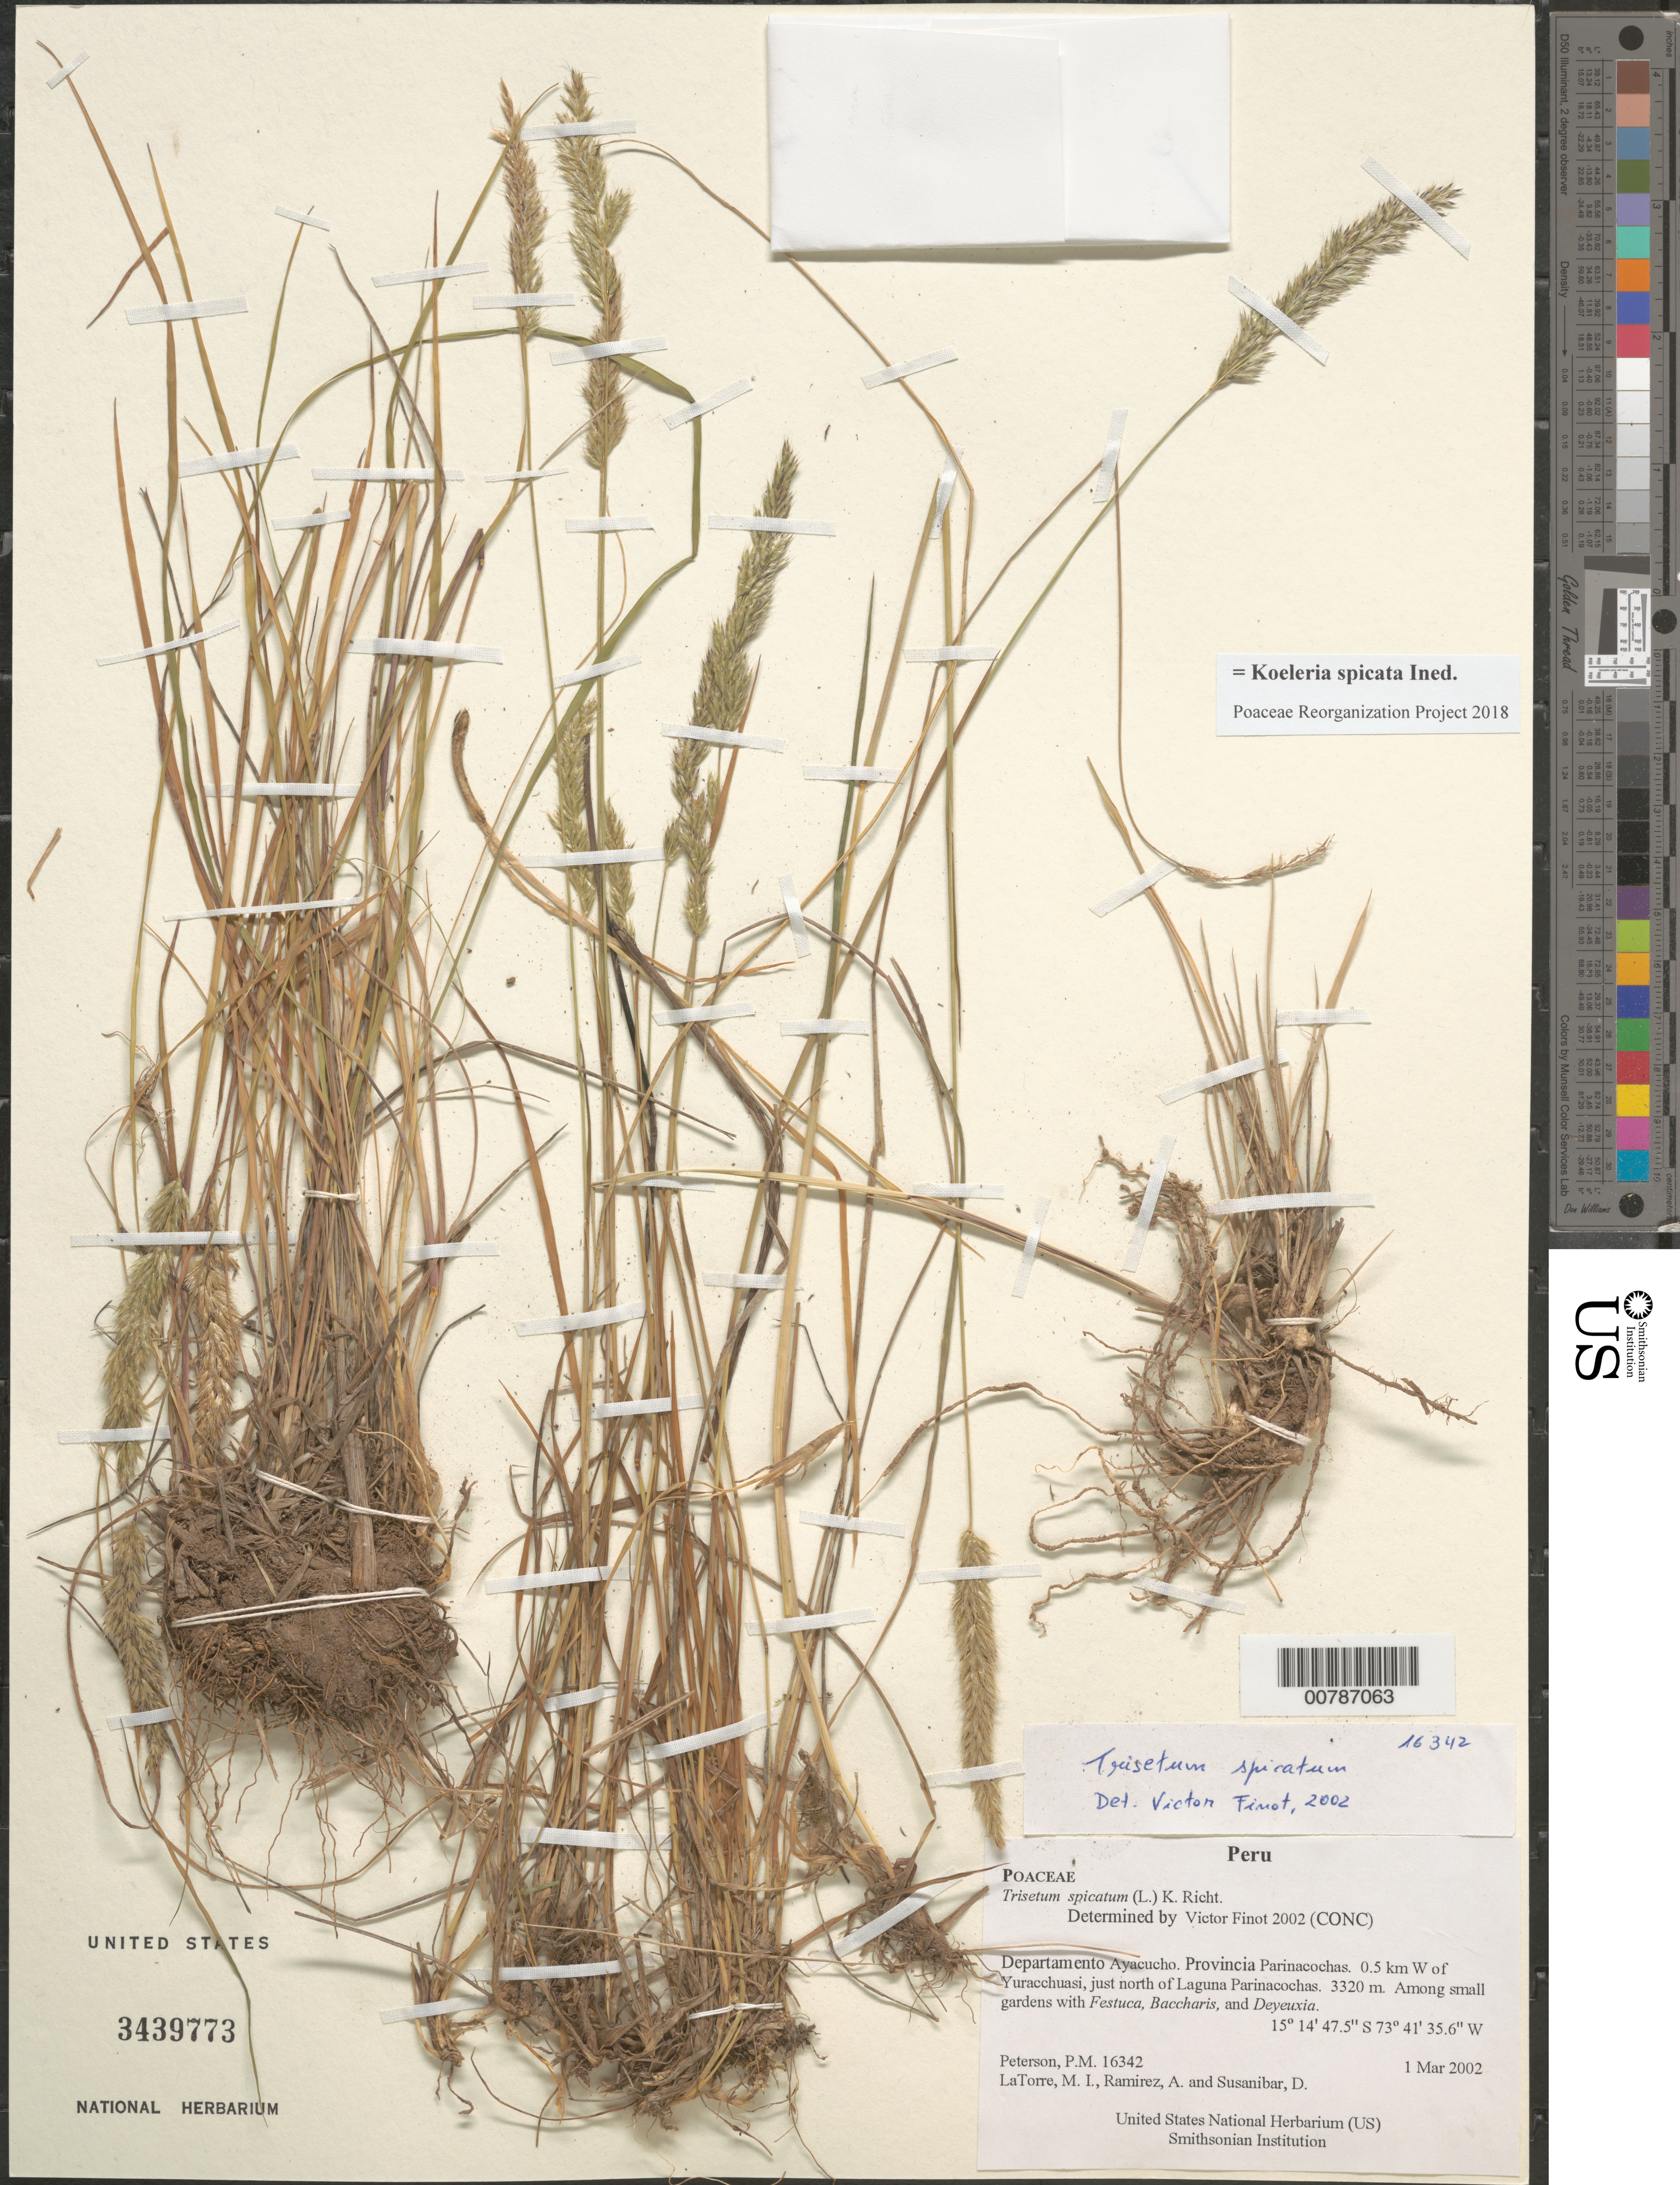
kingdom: Plantae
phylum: Tracheophyta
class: Liliopsida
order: Poales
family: Poaceae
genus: Koeleria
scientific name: Koeleria spicata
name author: (L.) Barberá et al.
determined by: Poaceae Reorganization Project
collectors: P. M. Peterson, M. I. La Torre, A. Ramírez & D. Susanibar Cruz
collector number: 16342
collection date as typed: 01 Mar 2002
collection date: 2002-03-01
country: Peru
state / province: Ayacucho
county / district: Parinacochas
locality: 0.5 km W of Yuracchuasi, just north of Laguna Parinacochas.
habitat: Among small gardens with ~Festuca, Baccharis, and Deyeuxia~.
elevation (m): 3320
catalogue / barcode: US 3439773